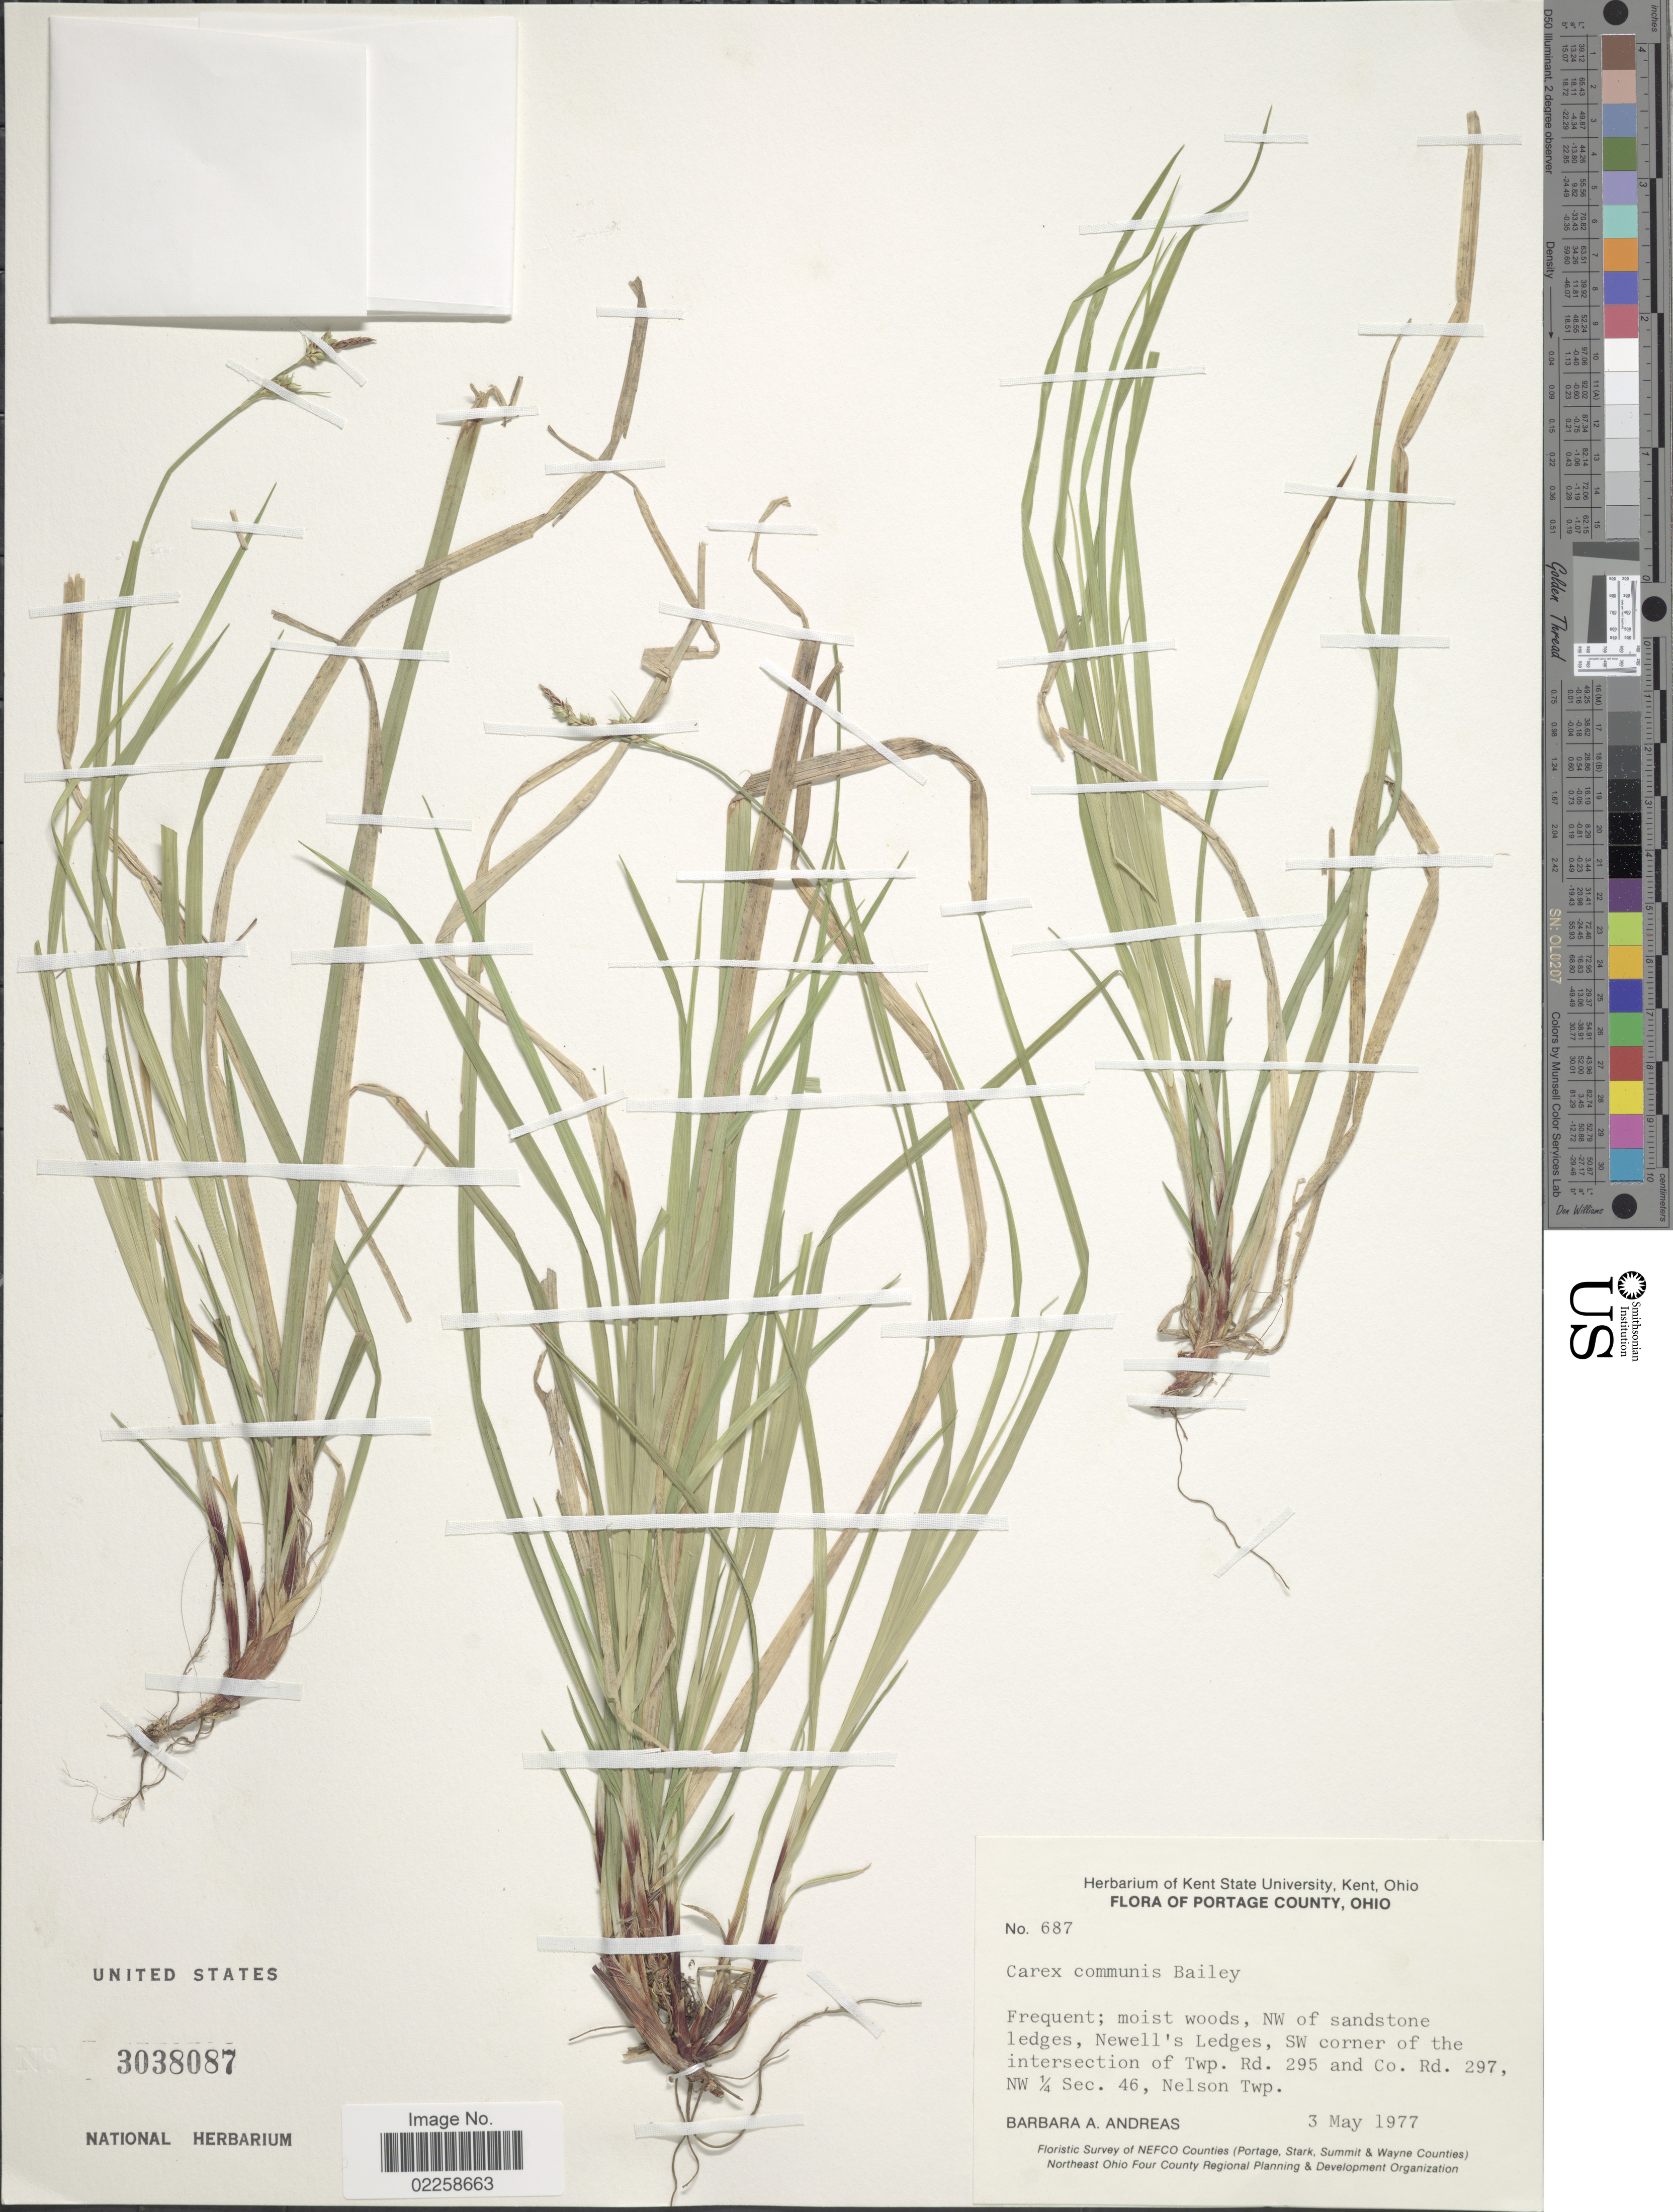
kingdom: Plantae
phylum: Tracheophyta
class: Liliopsida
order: Poales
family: Cyperaceae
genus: Carex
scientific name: Carex communis var. communis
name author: L.H. Bailey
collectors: B. A. Andreas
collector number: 687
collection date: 1977-05-03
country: United States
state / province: Ohio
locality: Portage County, Ohi, NW of sandstone ledges, Newell's Ledges, SW corner of the intersection of Twp. Rd. 295 and Co. Rd. 297 NW ¼ Sec. 46, Nelson Twp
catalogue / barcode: US 3038087